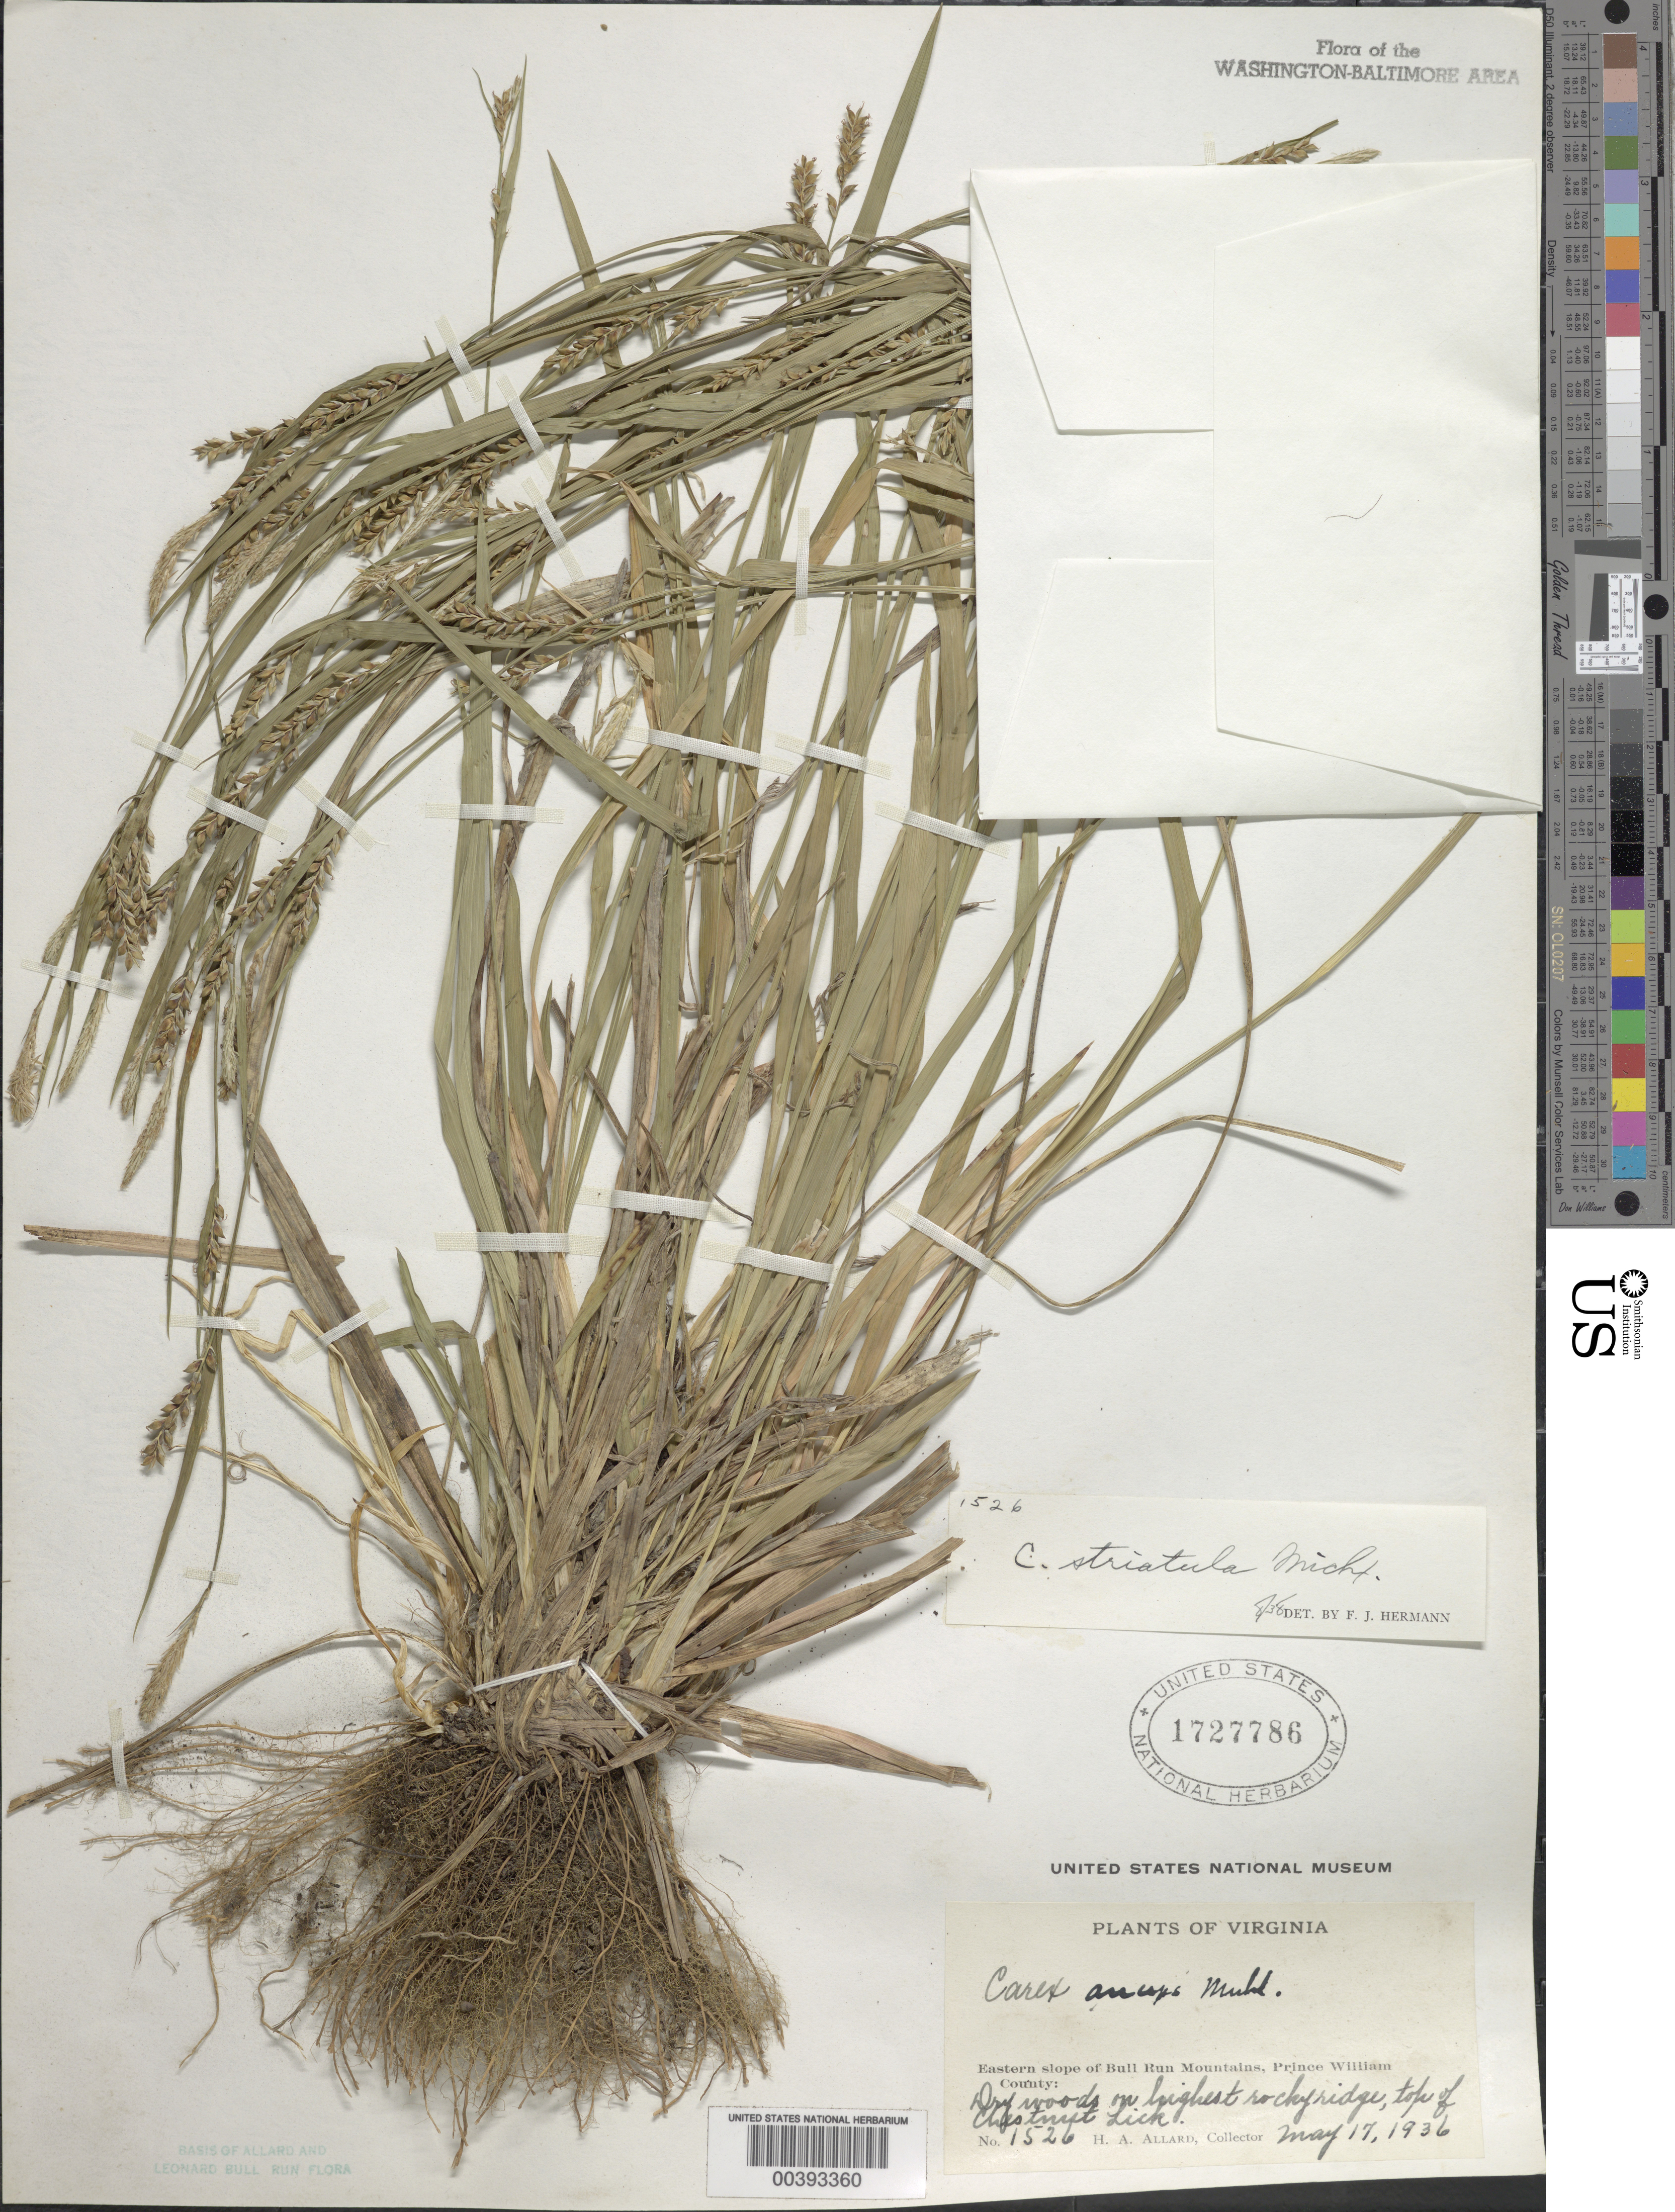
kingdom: Plantae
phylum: Tracheophyta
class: Liliopsida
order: Poales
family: Cyperaceae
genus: Carex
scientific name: Carex striatula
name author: Michx.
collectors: H. A. Allard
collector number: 1526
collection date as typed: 17 May 1936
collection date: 1936-05-17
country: United States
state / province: Virginia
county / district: Prince William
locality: Chestnut Lick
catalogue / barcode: US 1727786